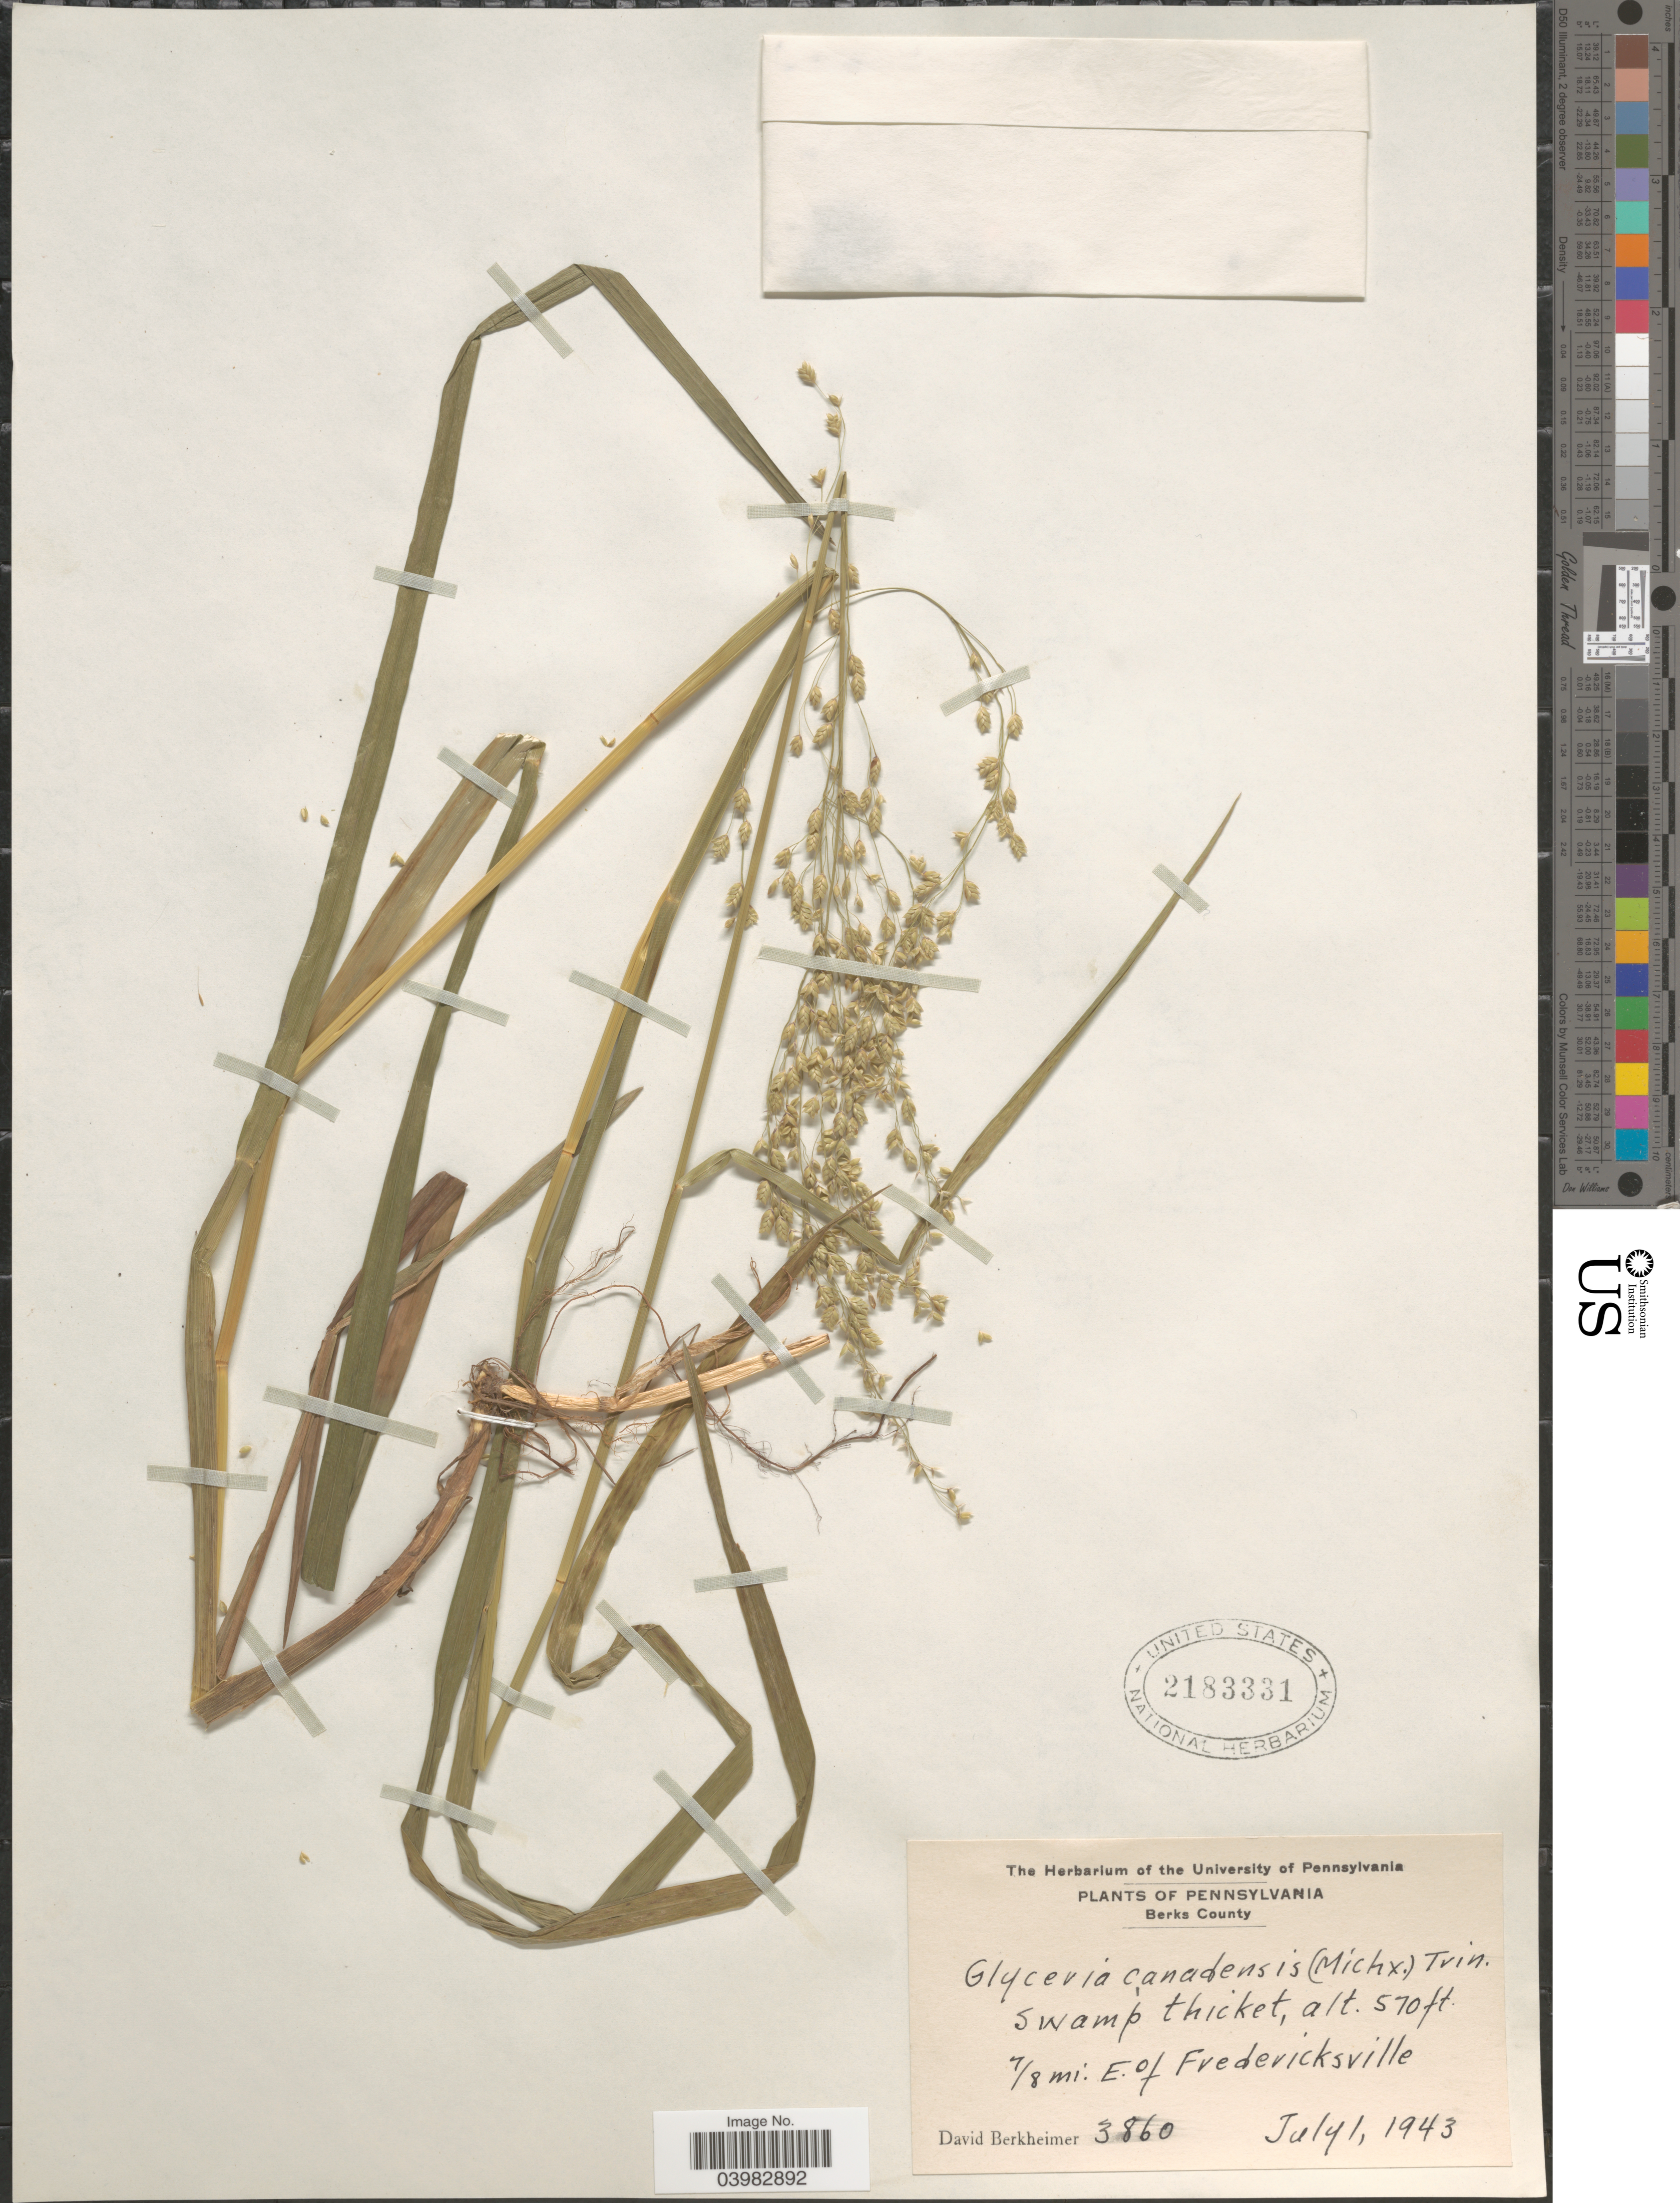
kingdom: Plantae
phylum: Tracheophyta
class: Liliopsida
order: Poales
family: Poaceae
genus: Glyceria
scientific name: Glyceria canadensis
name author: (Michx.) Trin.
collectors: D. Berkheimer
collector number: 3860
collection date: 1943-07-01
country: United States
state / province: Pennsylvania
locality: Berks County. 7/8 mi. E. of Fredericksville.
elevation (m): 174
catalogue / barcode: US 2183331